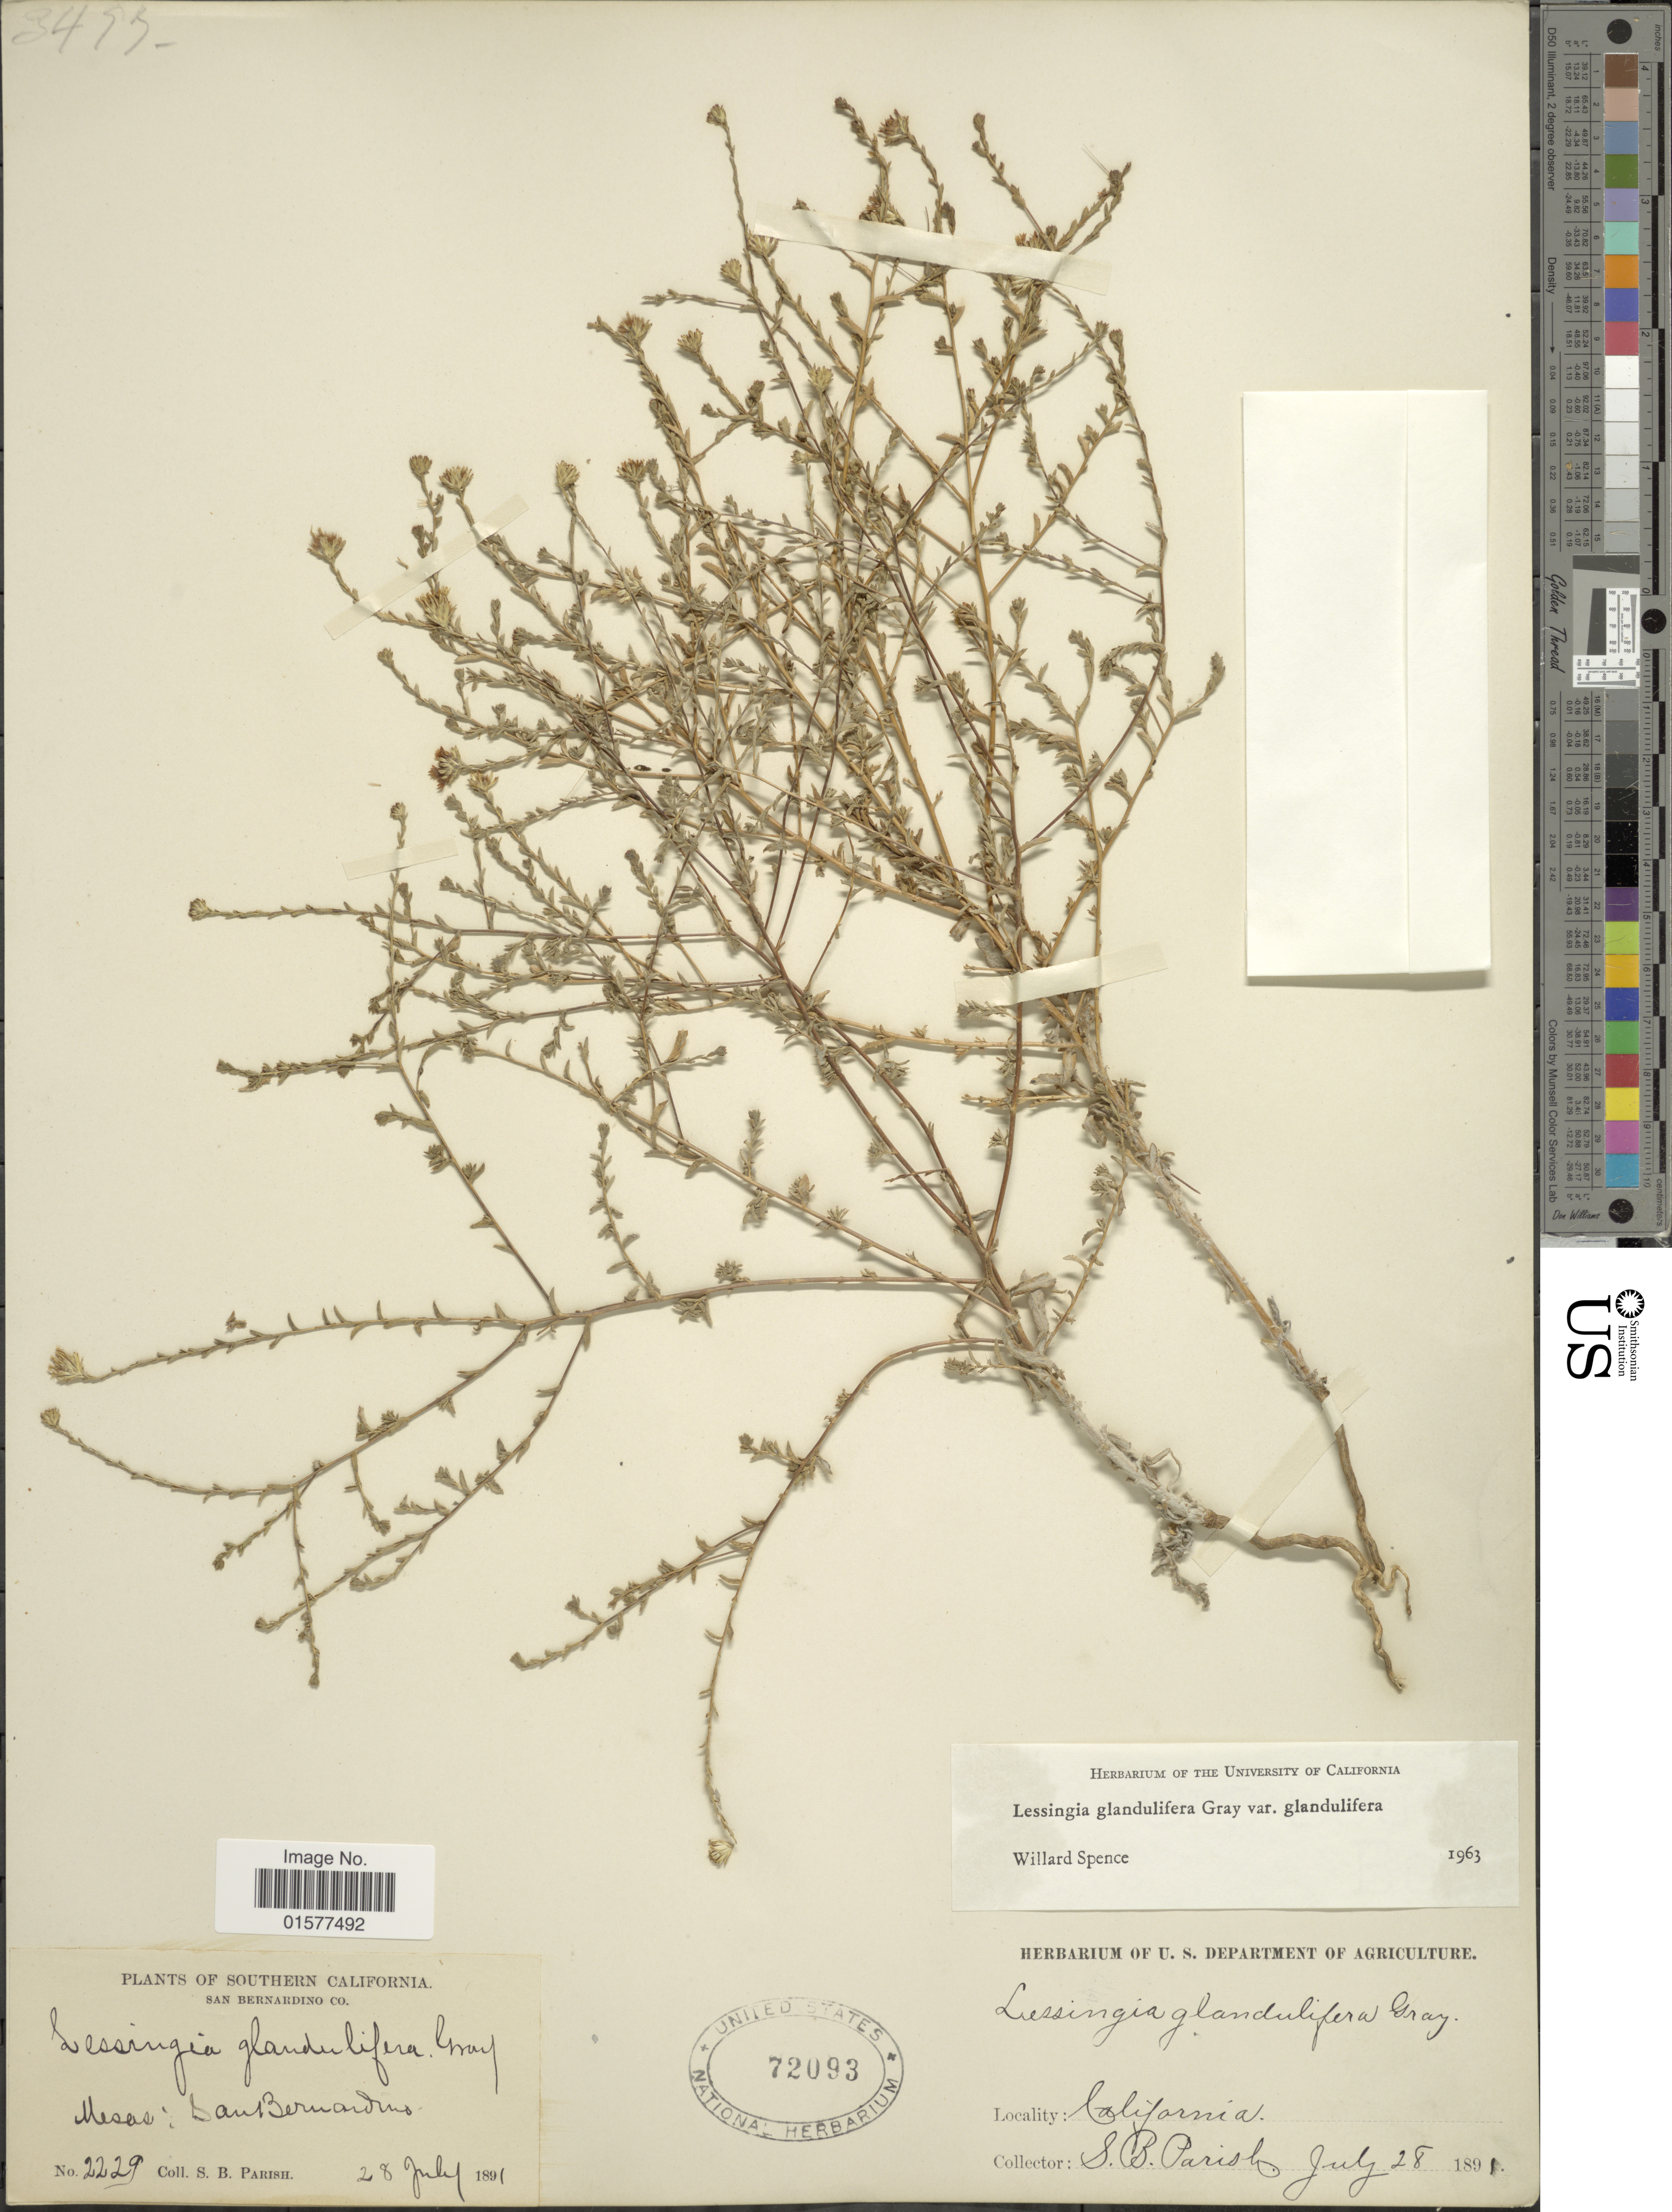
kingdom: Plantae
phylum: Tracheophyta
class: Magnoliopsida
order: Asterales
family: Asteraceae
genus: Lessingia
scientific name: Lessingia glandulifera var. glandulifera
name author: (A. Gray) J.T. Howell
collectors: S. B. Parish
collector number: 229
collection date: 1891-07-28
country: United States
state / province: California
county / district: San Bernardino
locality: Southern California, Sant Bernardino Co., Mesas: San Bernardino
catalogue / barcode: US 72093